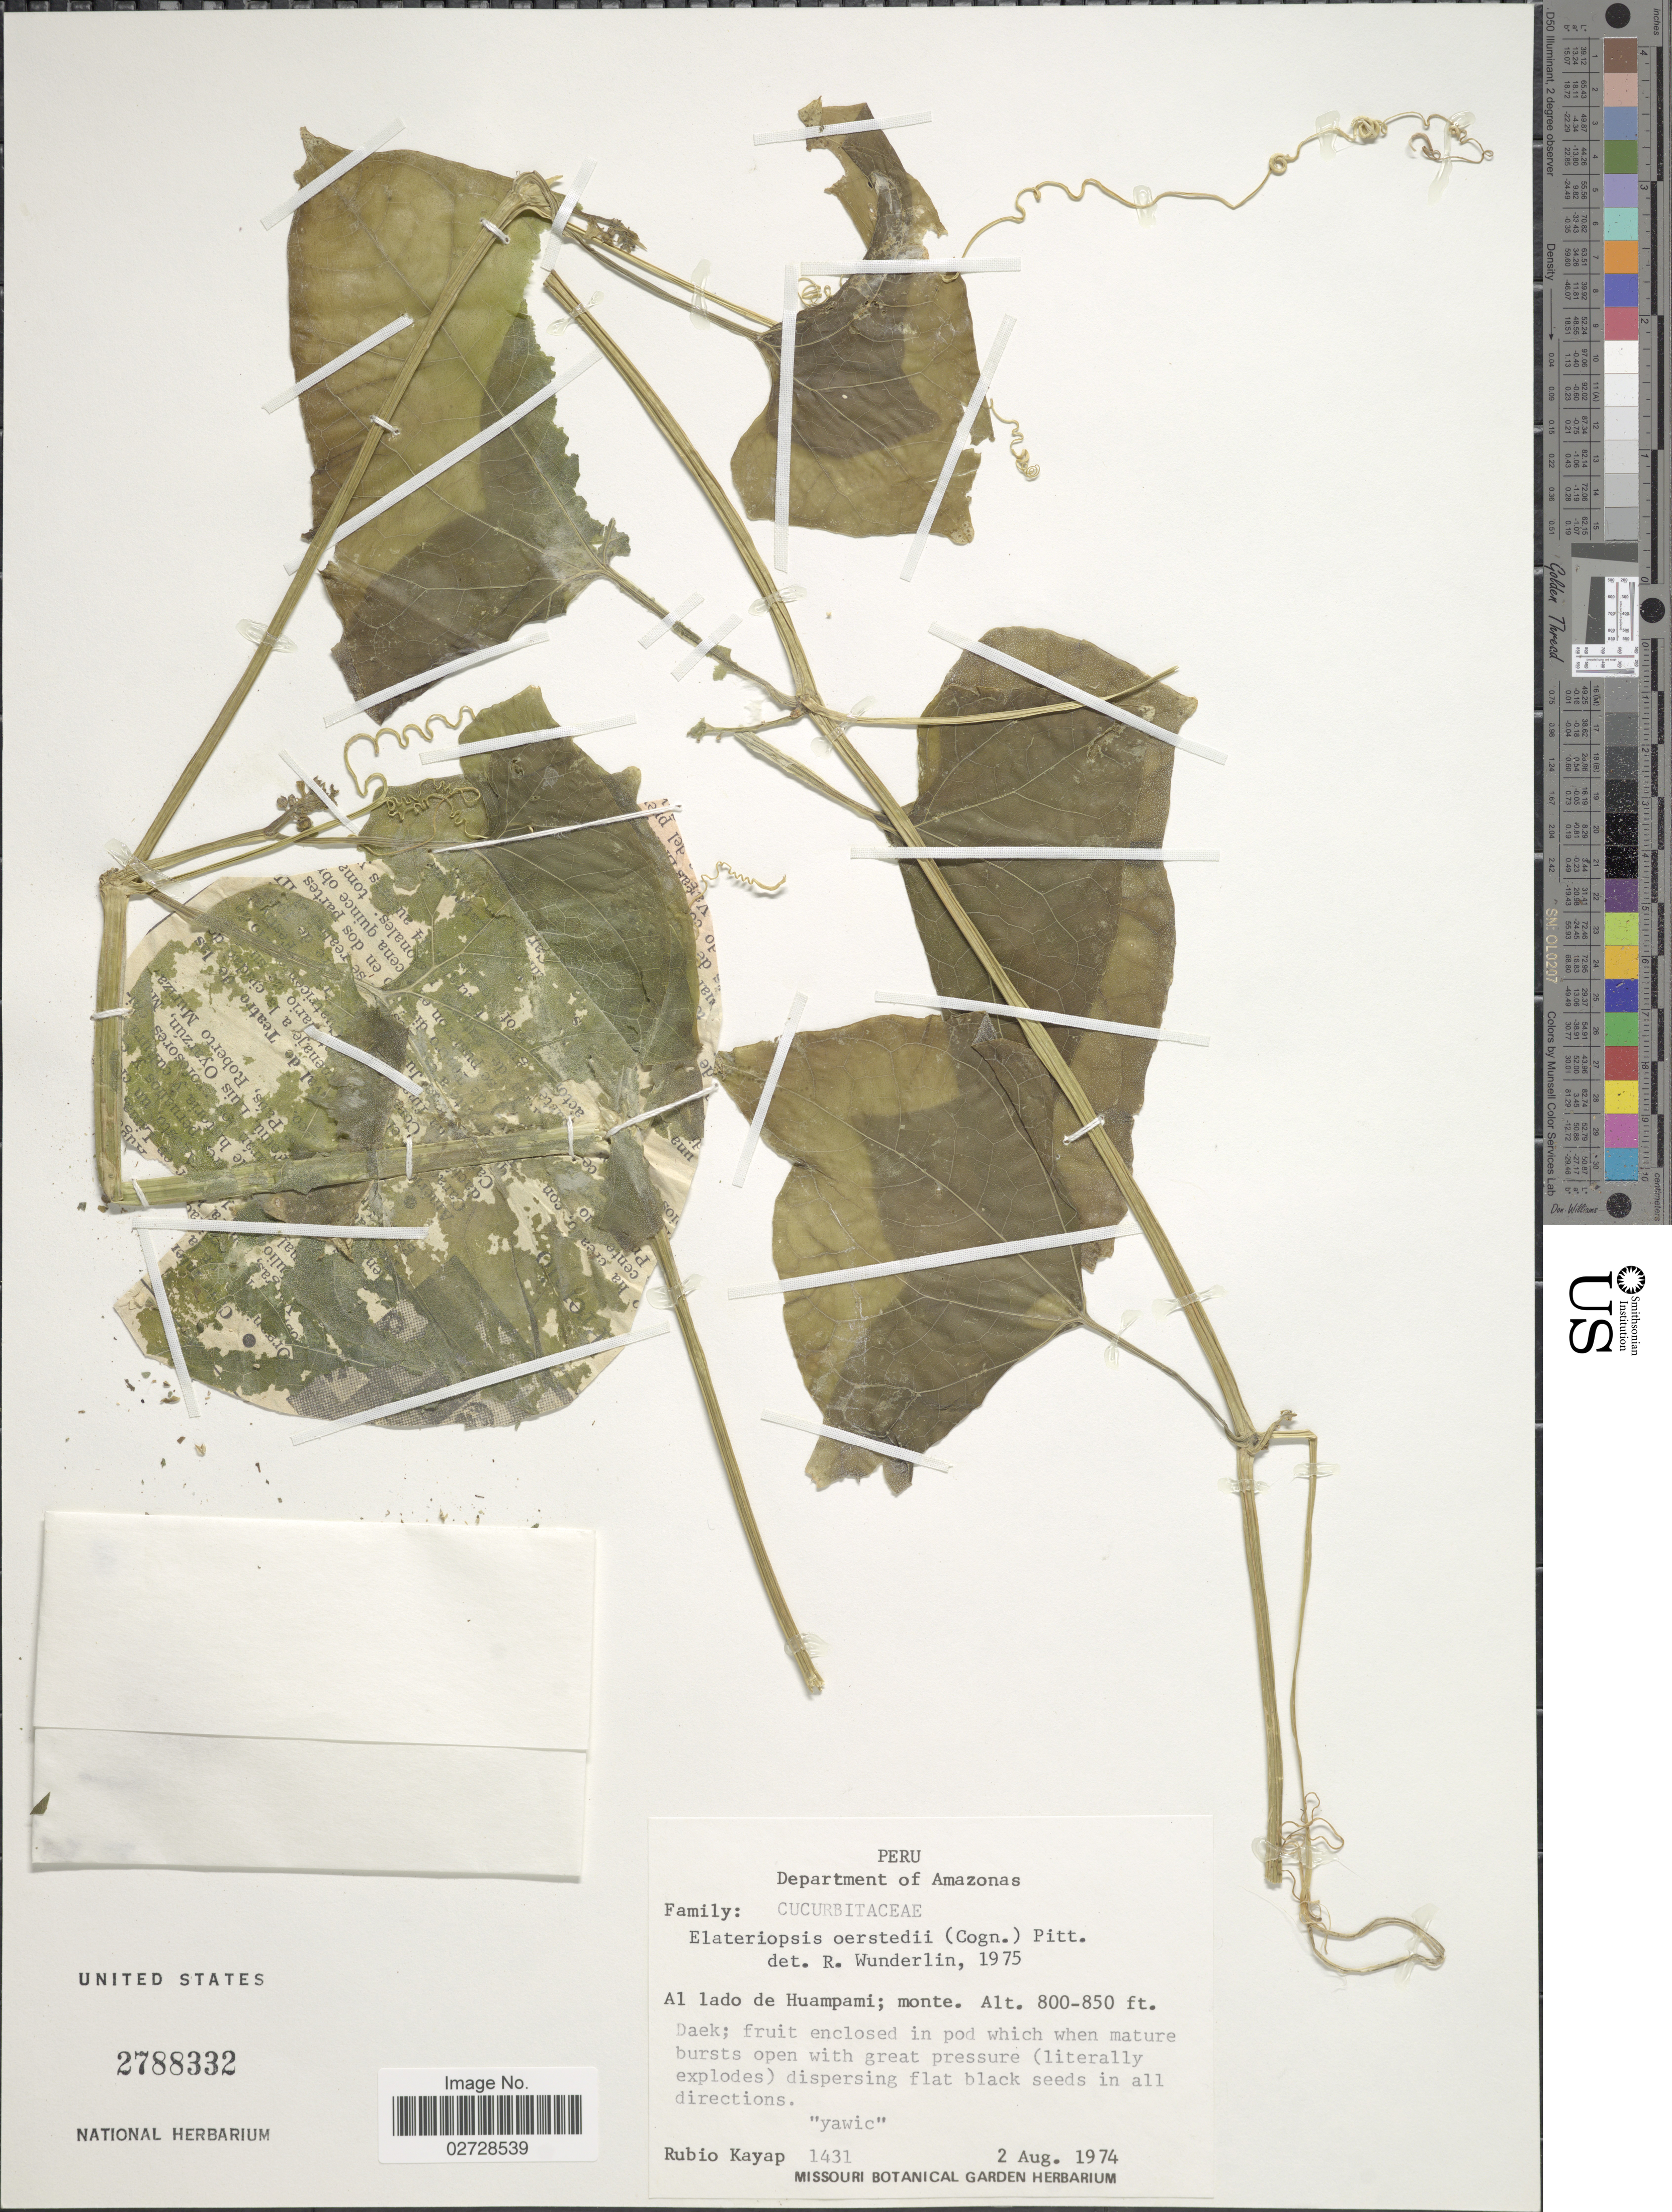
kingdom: Plantae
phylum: Tracheophyta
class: Magnoliopsida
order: Cucurbitales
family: Cucurbitaceae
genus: Hanburia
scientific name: Hanburia oerstedii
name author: (Cogn.) H. Schaef. & S.S. Renner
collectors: R. Kayap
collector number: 1431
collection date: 1974-08-02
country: Peru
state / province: Amazonas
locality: Al lado de Huampami; monte.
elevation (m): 244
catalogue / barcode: US 2788332